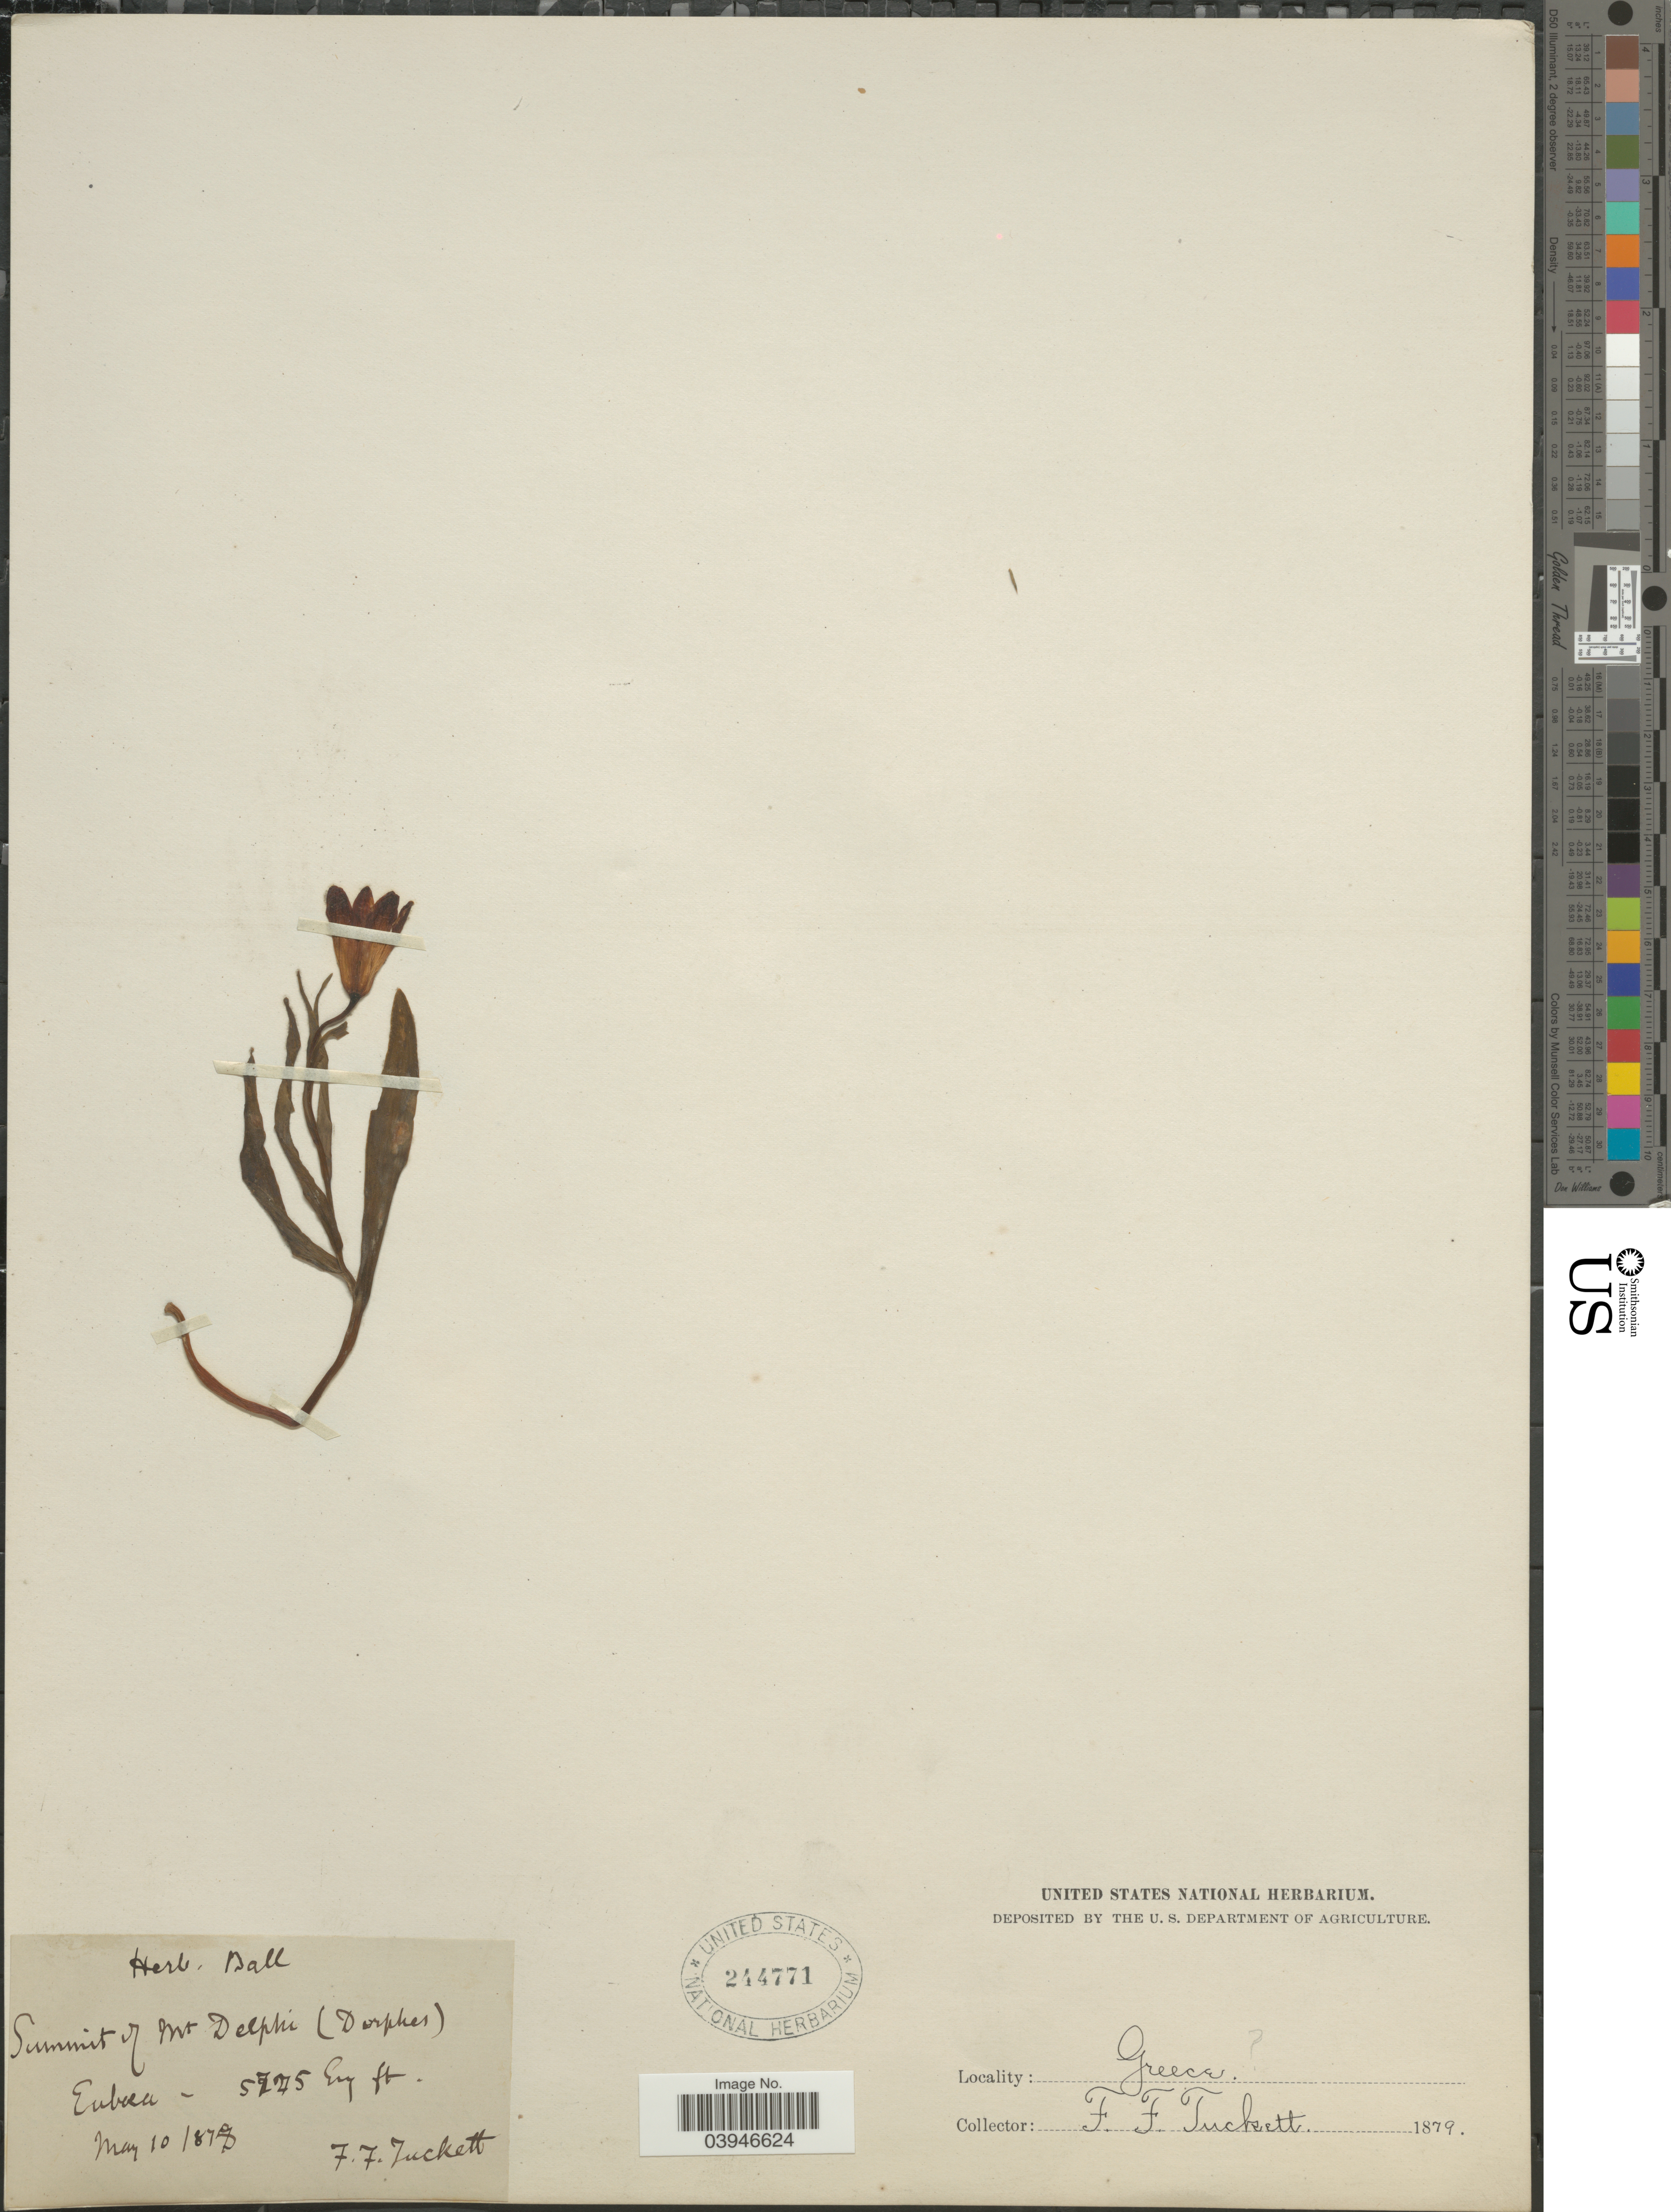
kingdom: Plantae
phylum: Tracheophyta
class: Liliopsida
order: Liliales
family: Liliaceae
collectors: F. Tuckett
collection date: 1879-05-10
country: Greece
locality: Summit of Mt Delphi (Dirphes). Eubra.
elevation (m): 1745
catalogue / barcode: US 244771